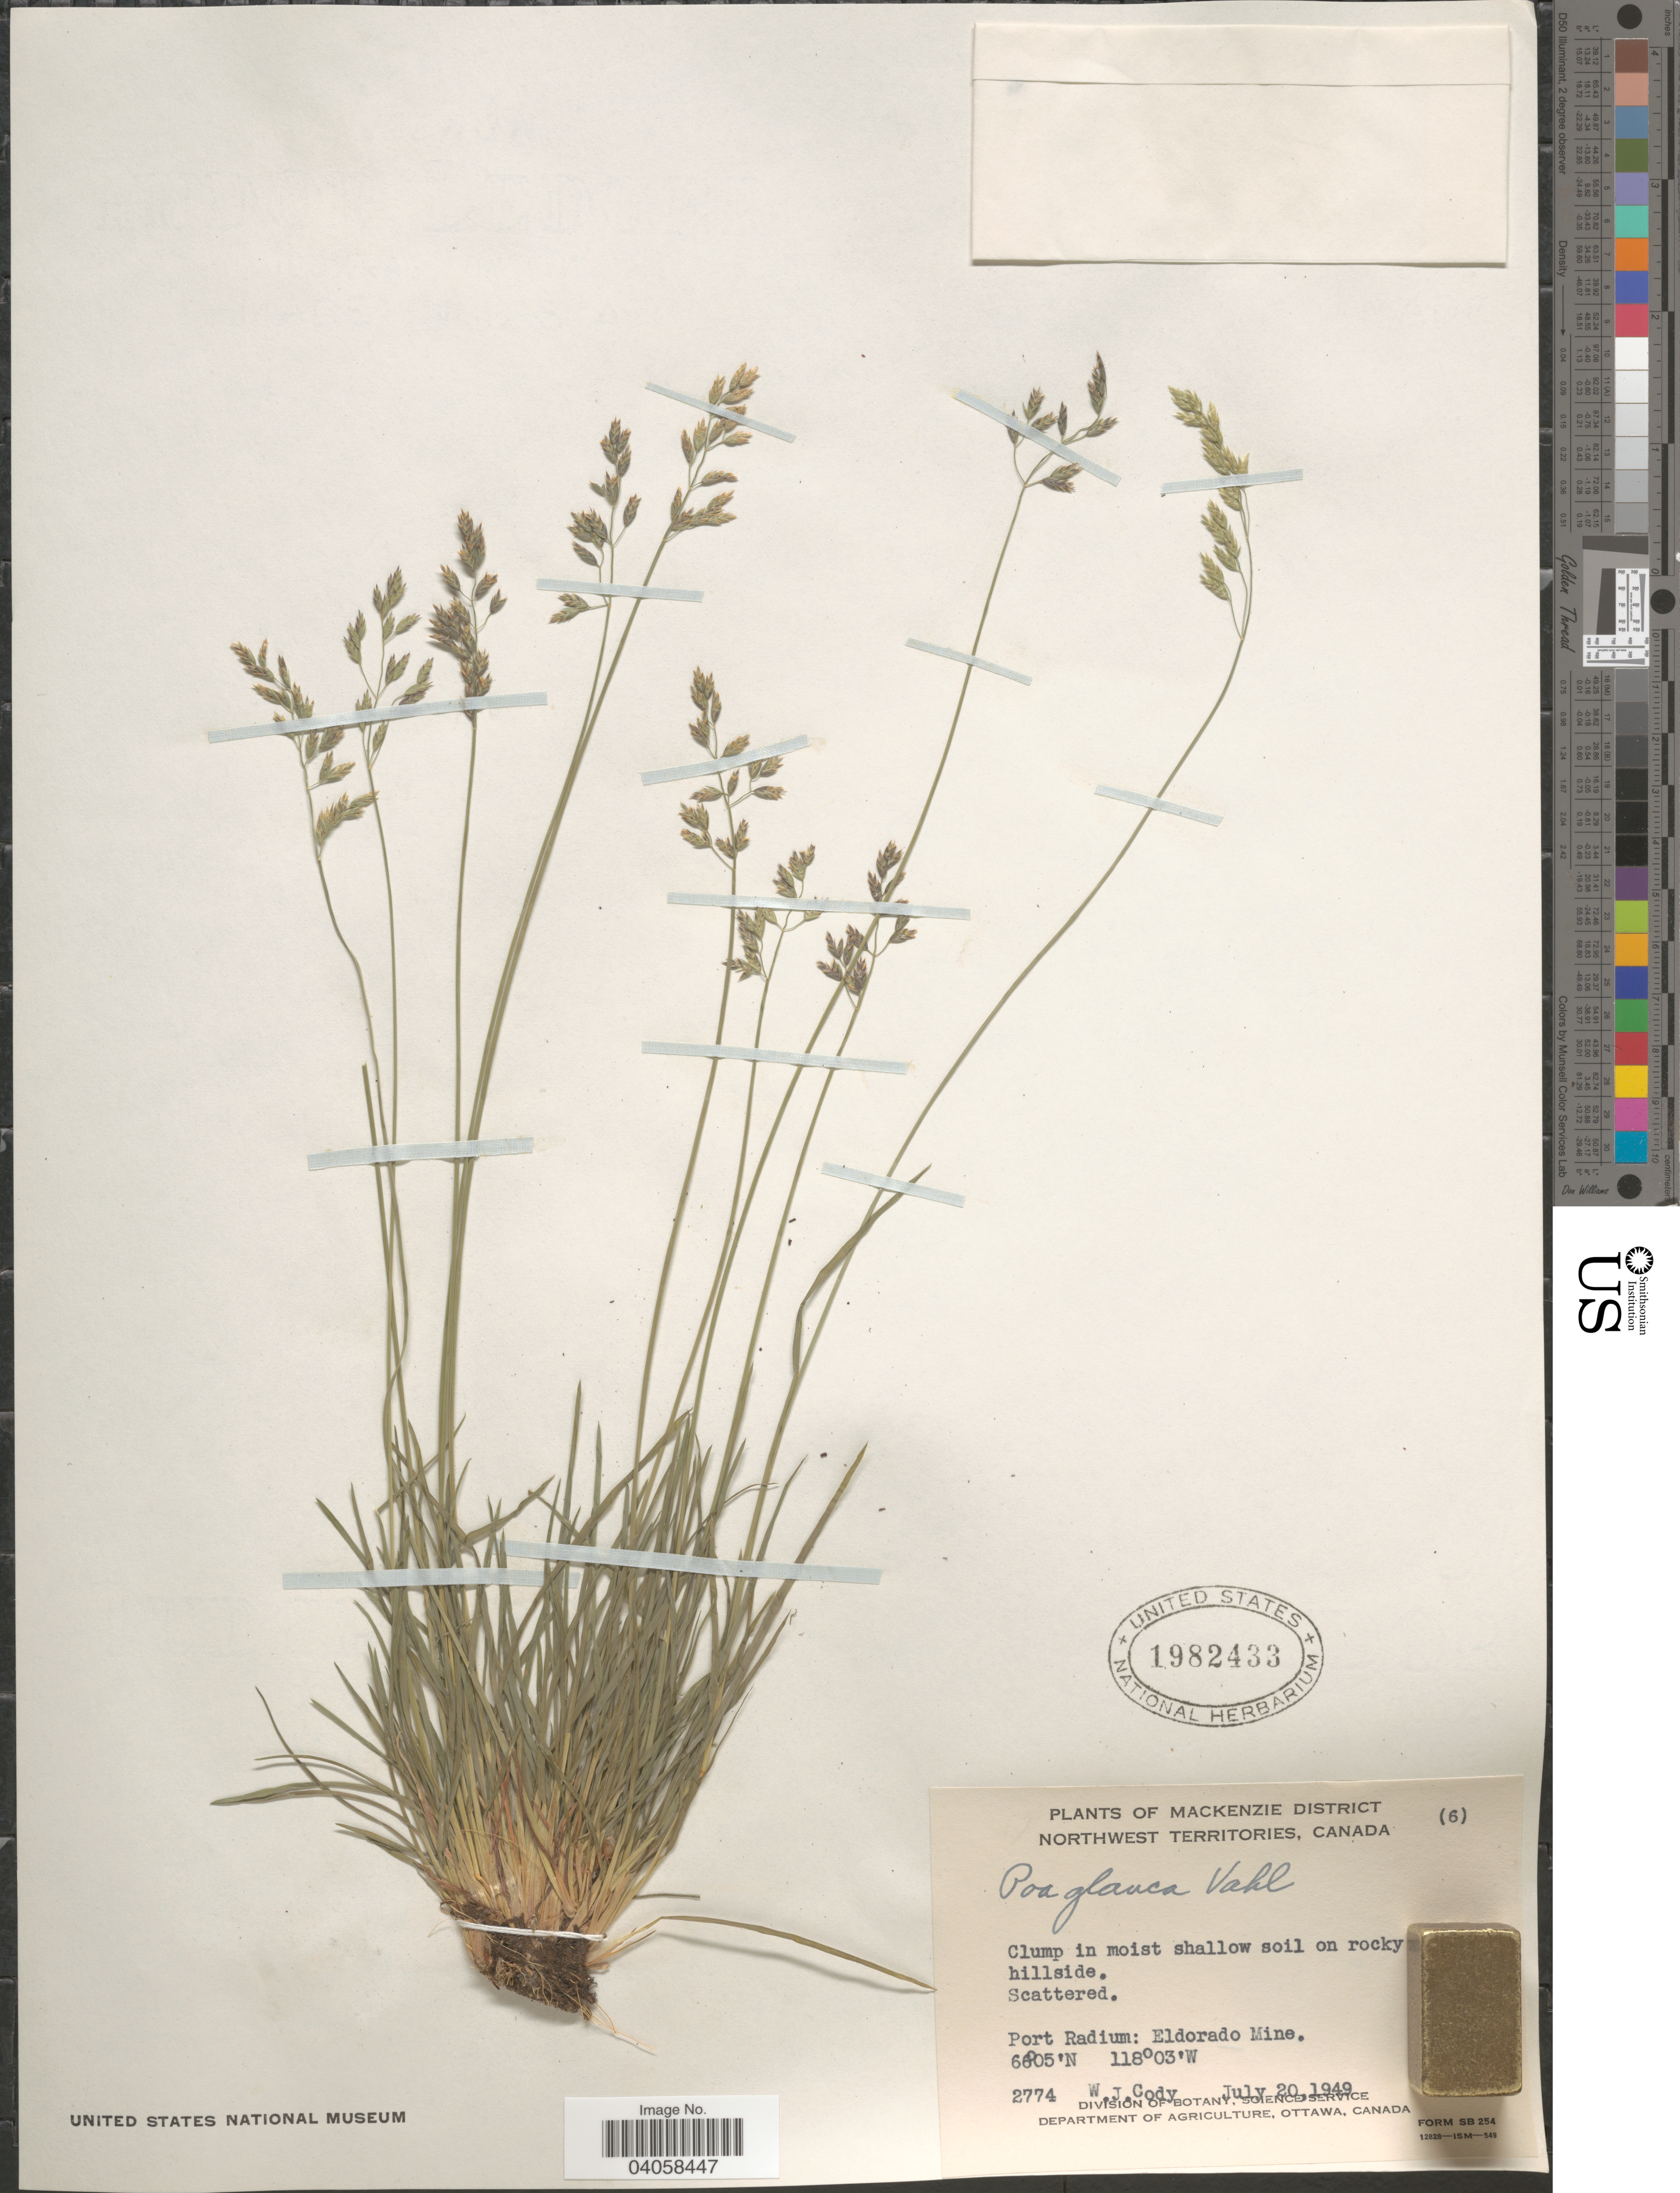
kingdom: Plantae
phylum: Tracheophyta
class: Liliopsida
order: Poales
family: Poaceae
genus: Poa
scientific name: Poa glauca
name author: Vahl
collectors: W. Cody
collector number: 2772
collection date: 1949-07-20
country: Canada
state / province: Northwest Territories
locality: Mackenzie District. Port Radium: Eldorado Mine.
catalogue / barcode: US 1982433